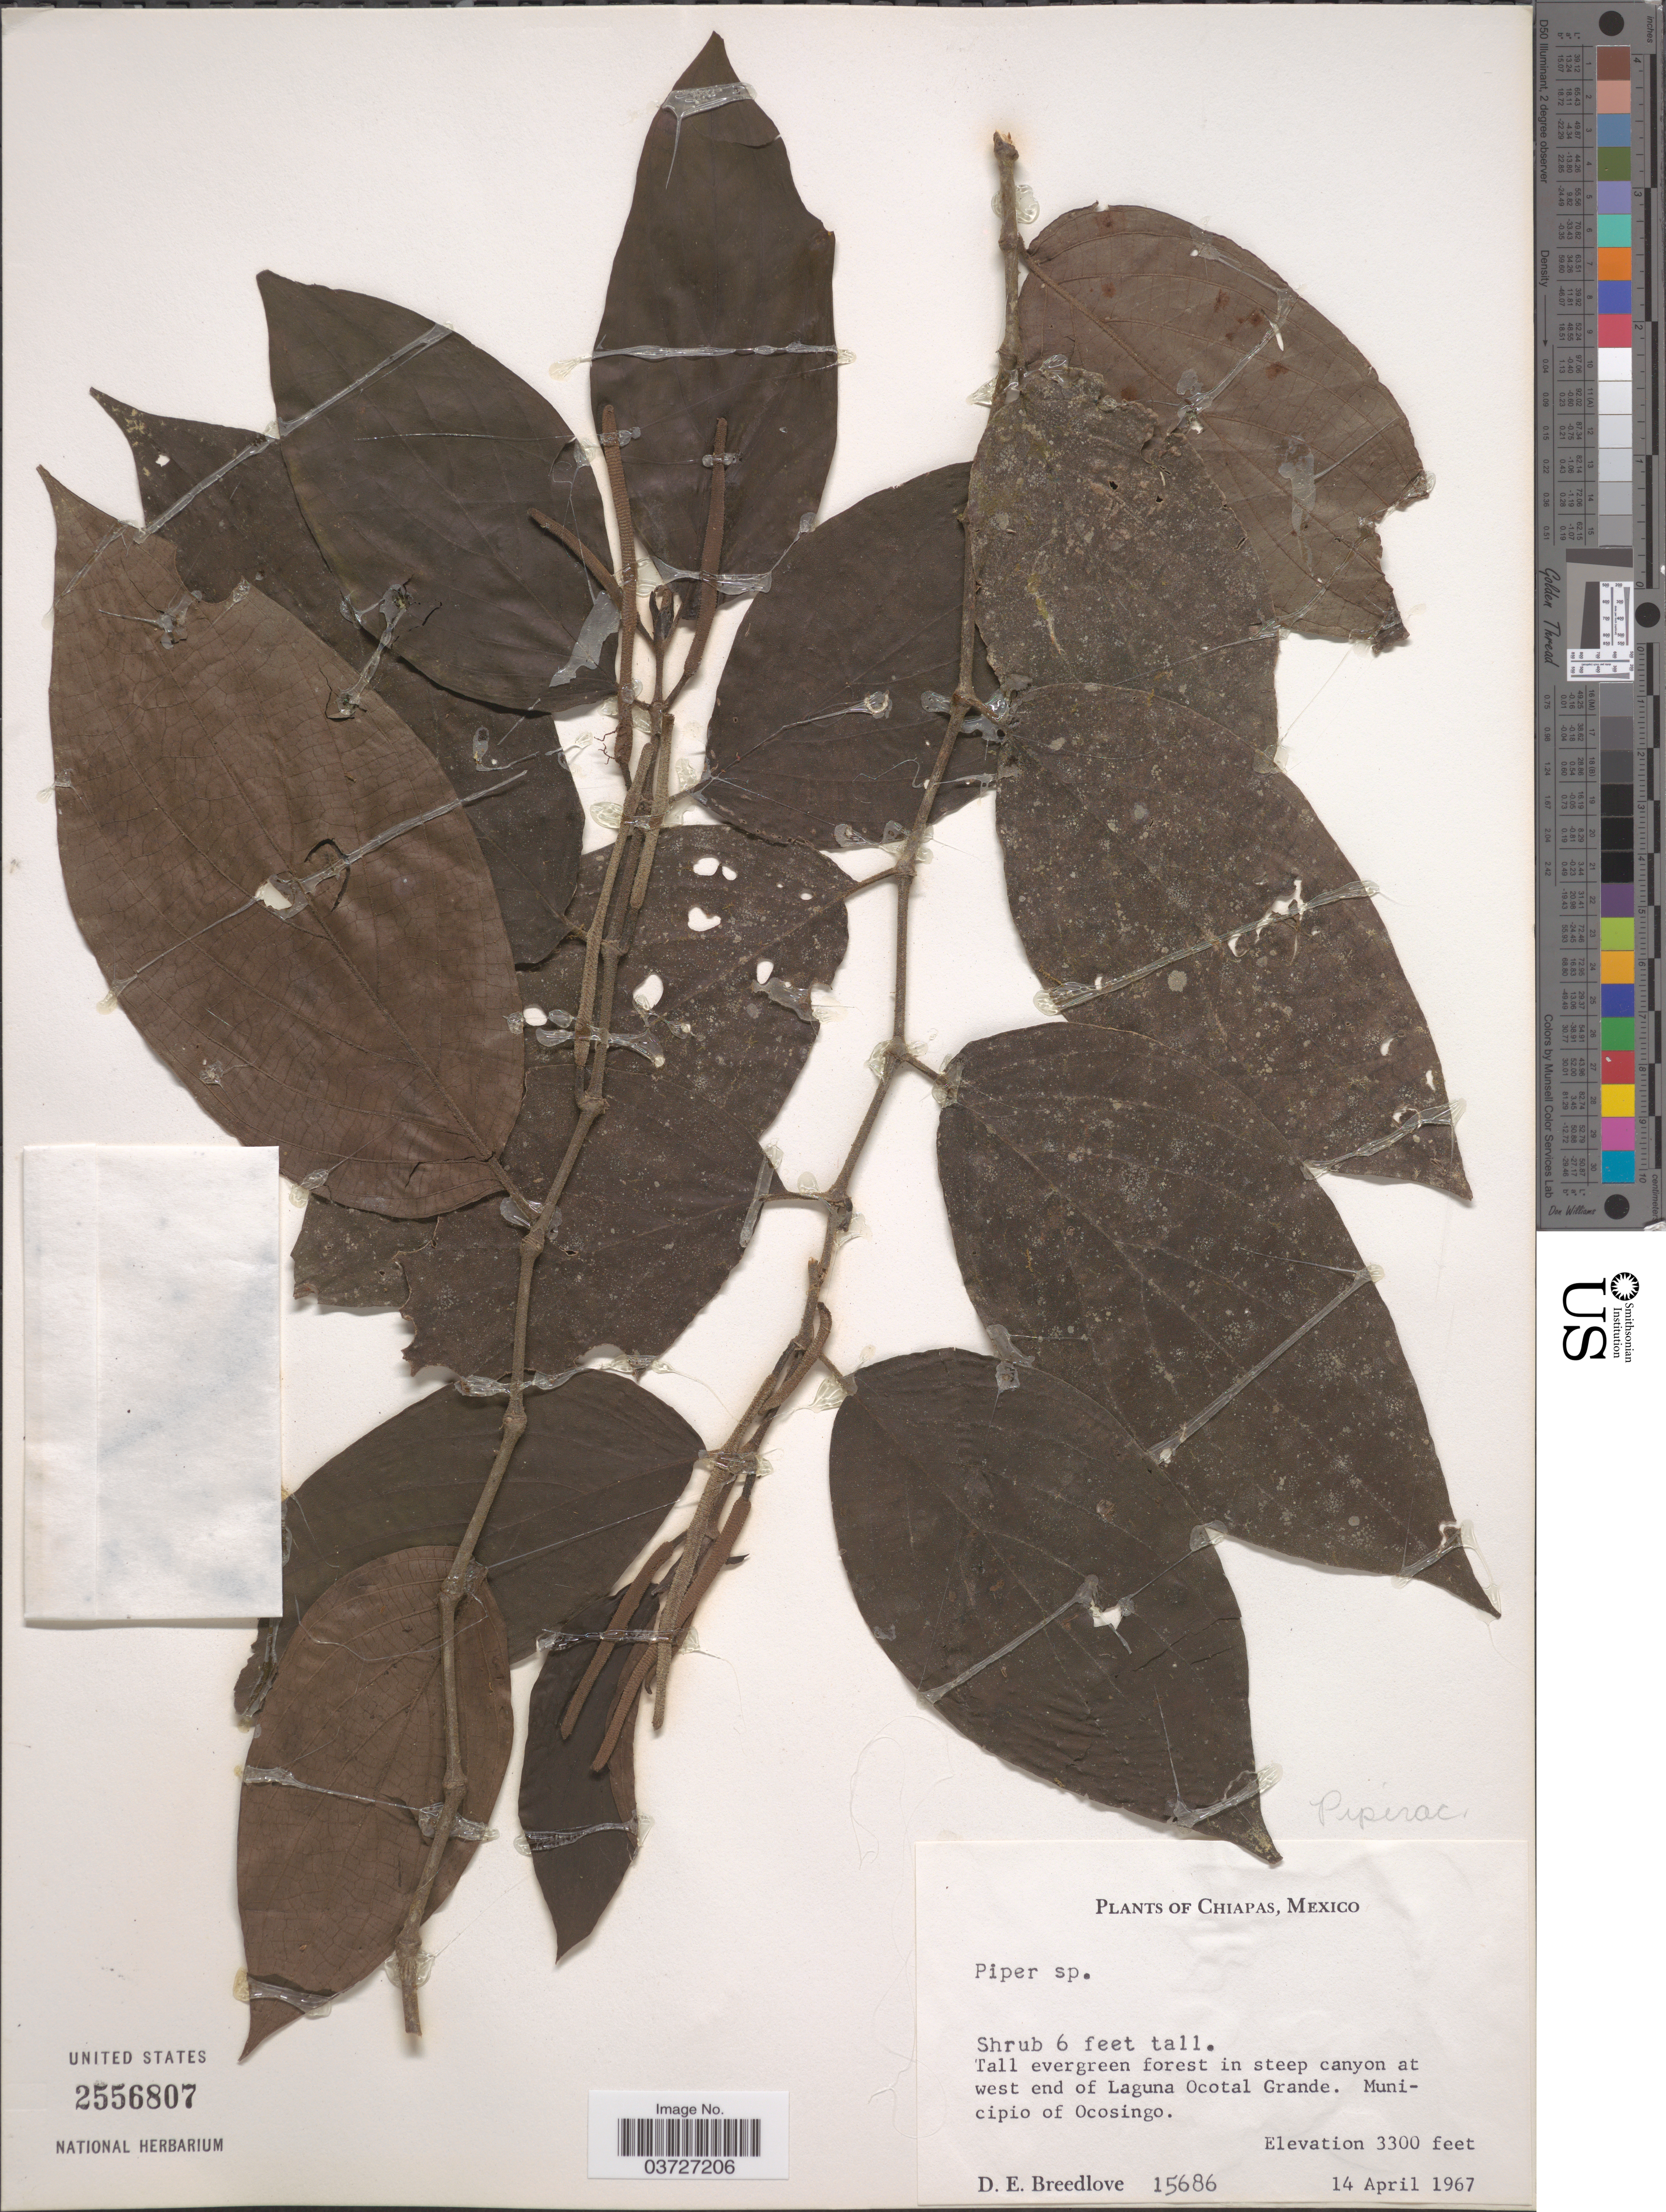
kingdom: Plantae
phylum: Tracheophyta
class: Magnoliopsida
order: Piperales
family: Piperaceae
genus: Piper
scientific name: Piper sp.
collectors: D. E. Breedlove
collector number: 15686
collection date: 1967-04-14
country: Mexico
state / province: Chiapas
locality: In steep canyon at west end of Laguna Ocotal Grande. Municipio of Ocosingo.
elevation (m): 1006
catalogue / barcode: US 2556807